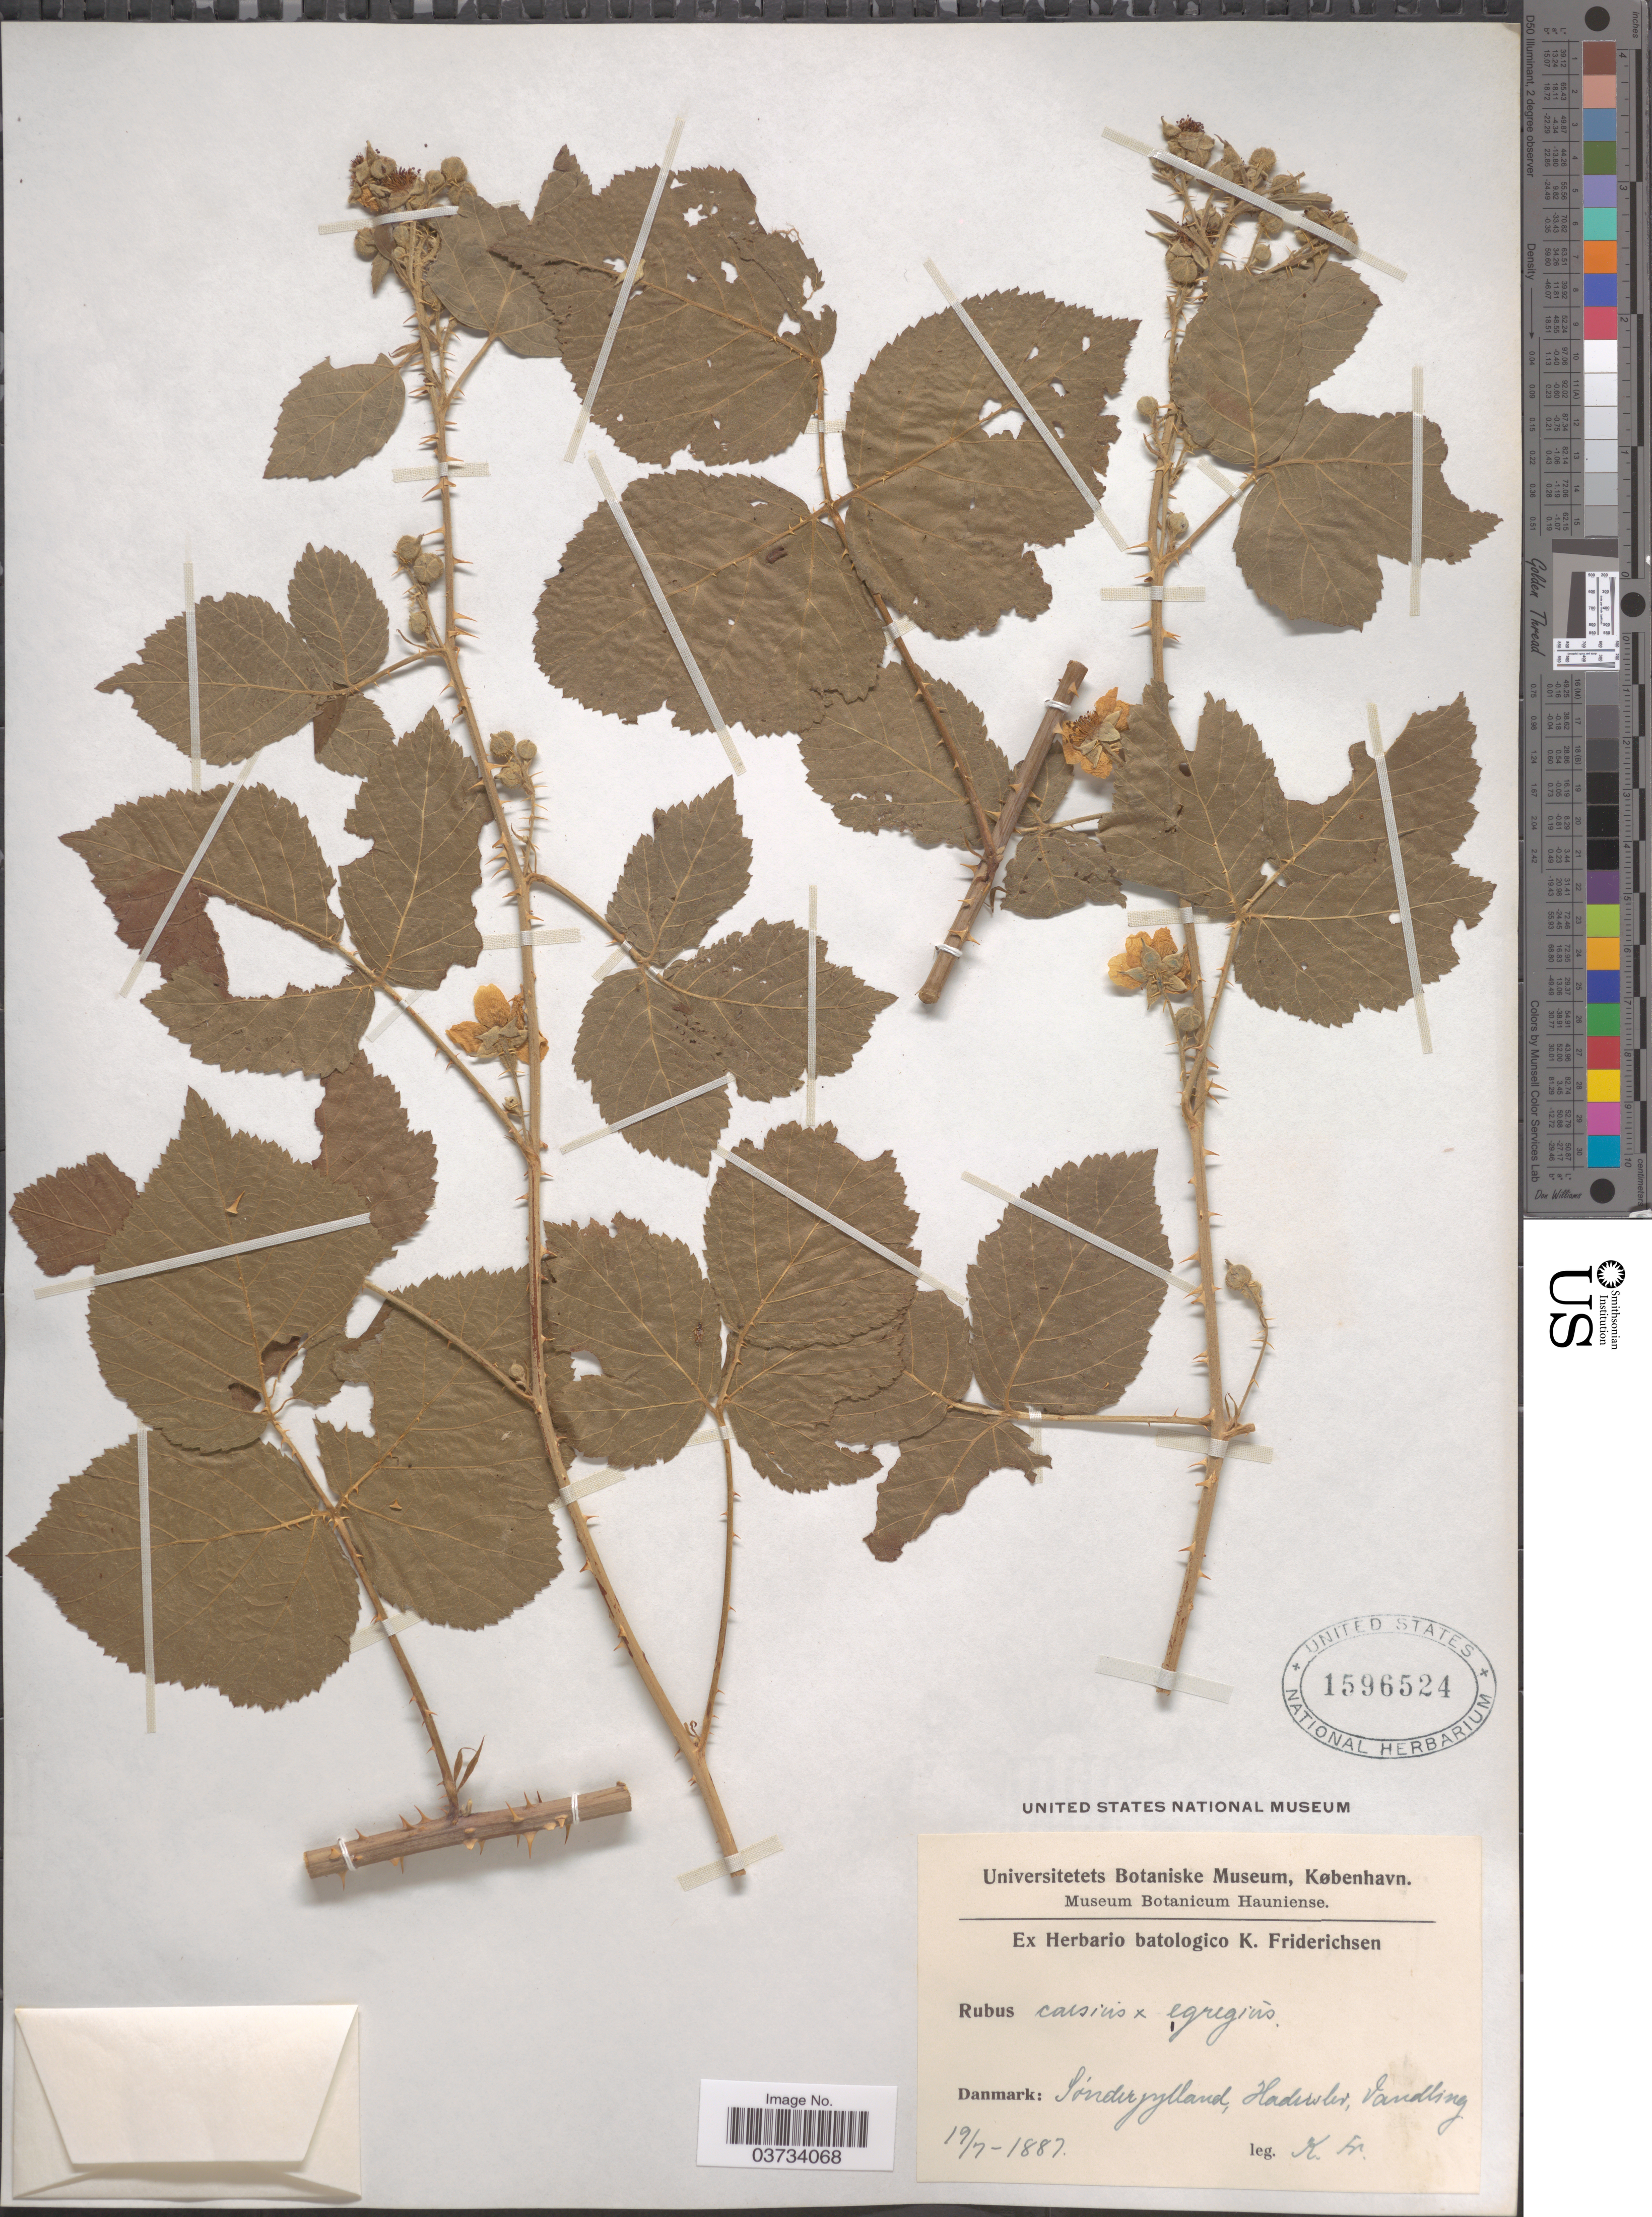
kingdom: Plantae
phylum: Tracheophyta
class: Magnoliopsida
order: Rosales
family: Rosaceae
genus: Rubus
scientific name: Rubus caesius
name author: L.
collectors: K. Friderichsen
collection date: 1887-07-19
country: Denmark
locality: Sónderjylland, Haderslev, Vandling.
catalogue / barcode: US 1596524